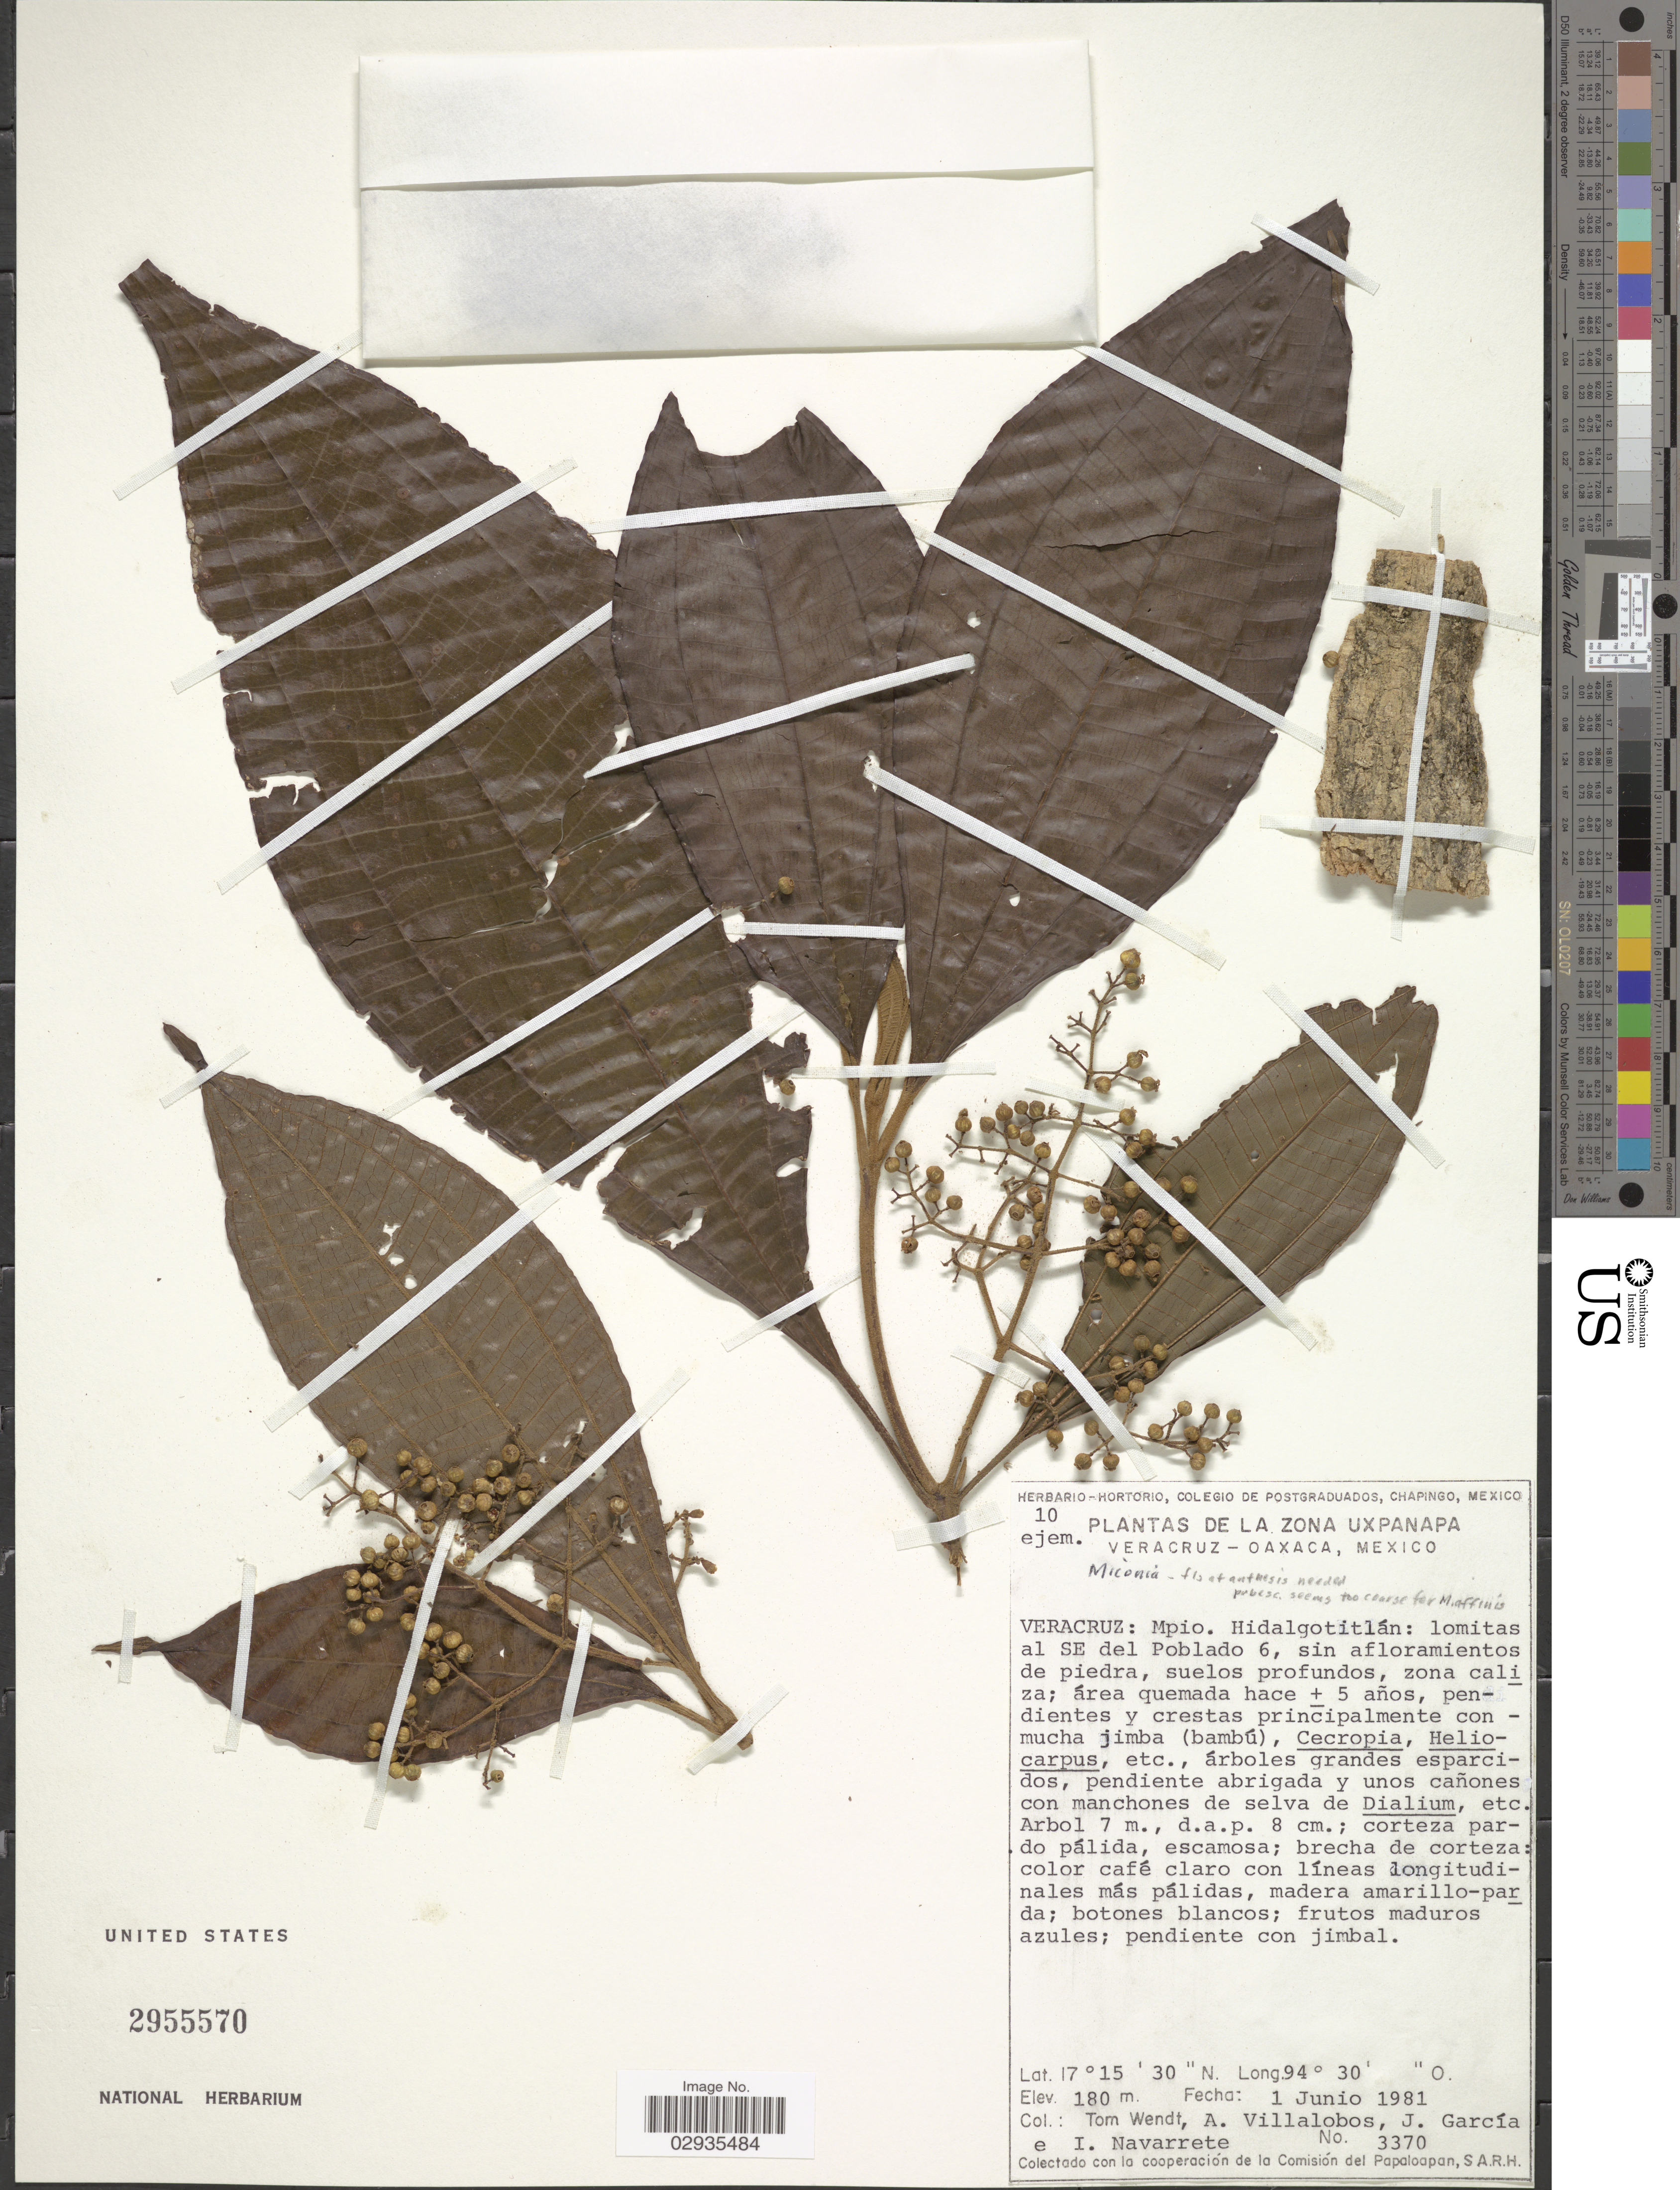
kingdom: Plantae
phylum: Tracheophyta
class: Magnoliopsida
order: Myrtales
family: Melastomataceae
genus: Miconia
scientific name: Miconia sp.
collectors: T. L. Wendt, A. Villalobos, J. García & I. Navarrete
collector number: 3370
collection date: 1981-06-01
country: Mexico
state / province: Veracruz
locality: Zona Uxpanapa, Mpio. Hidalgotitlán, lomitas al SE del Poblado 6, sin afloramientos de piedra, suelos profundos, zona caliza.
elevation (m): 180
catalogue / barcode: US 2955570